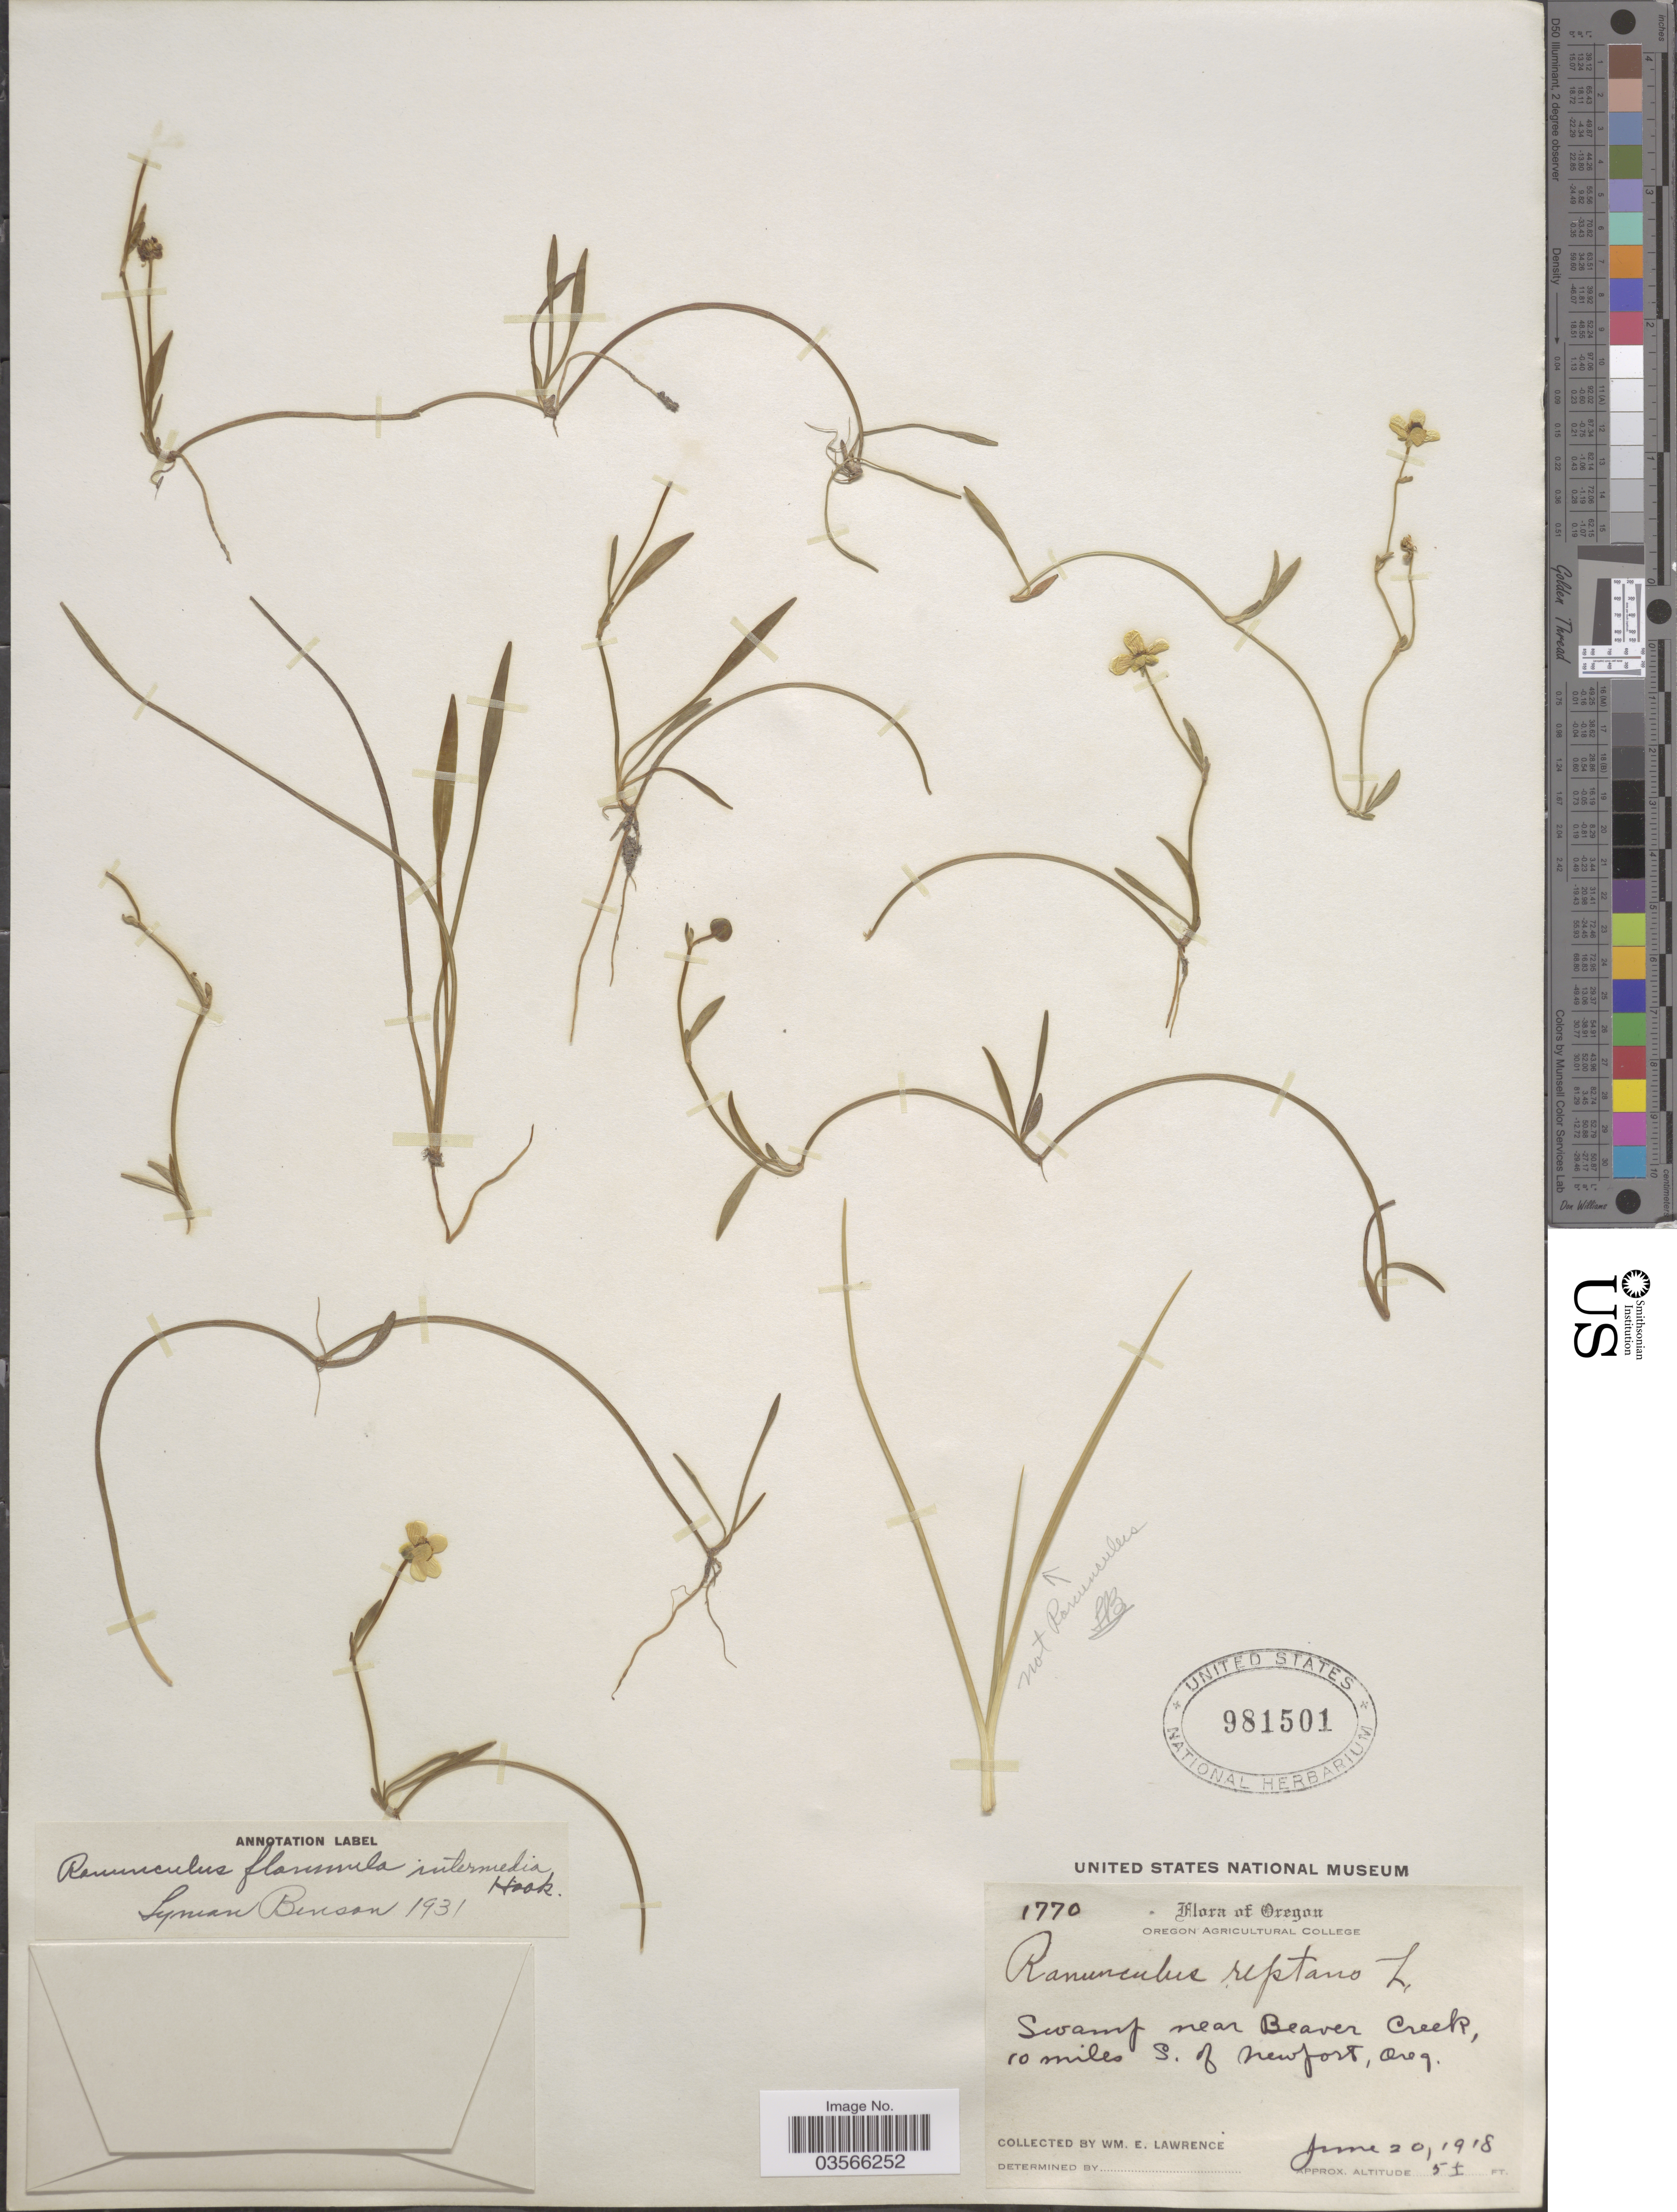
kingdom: Plantae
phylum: Tracheophyta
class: Magnoliopsida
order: Ranunculales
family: Ranunculaceae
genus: Ranunculus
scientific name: Ranunculus flammula var. ovalis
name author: (J.M. Bigelow) L.D. Benson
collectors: W. Lawrence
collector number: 1770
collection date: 1918-06-20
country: United States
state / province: Oregon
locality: Near Beaver Creek, 10 miles S. of Newport.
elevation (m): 2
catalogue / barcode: US 981501